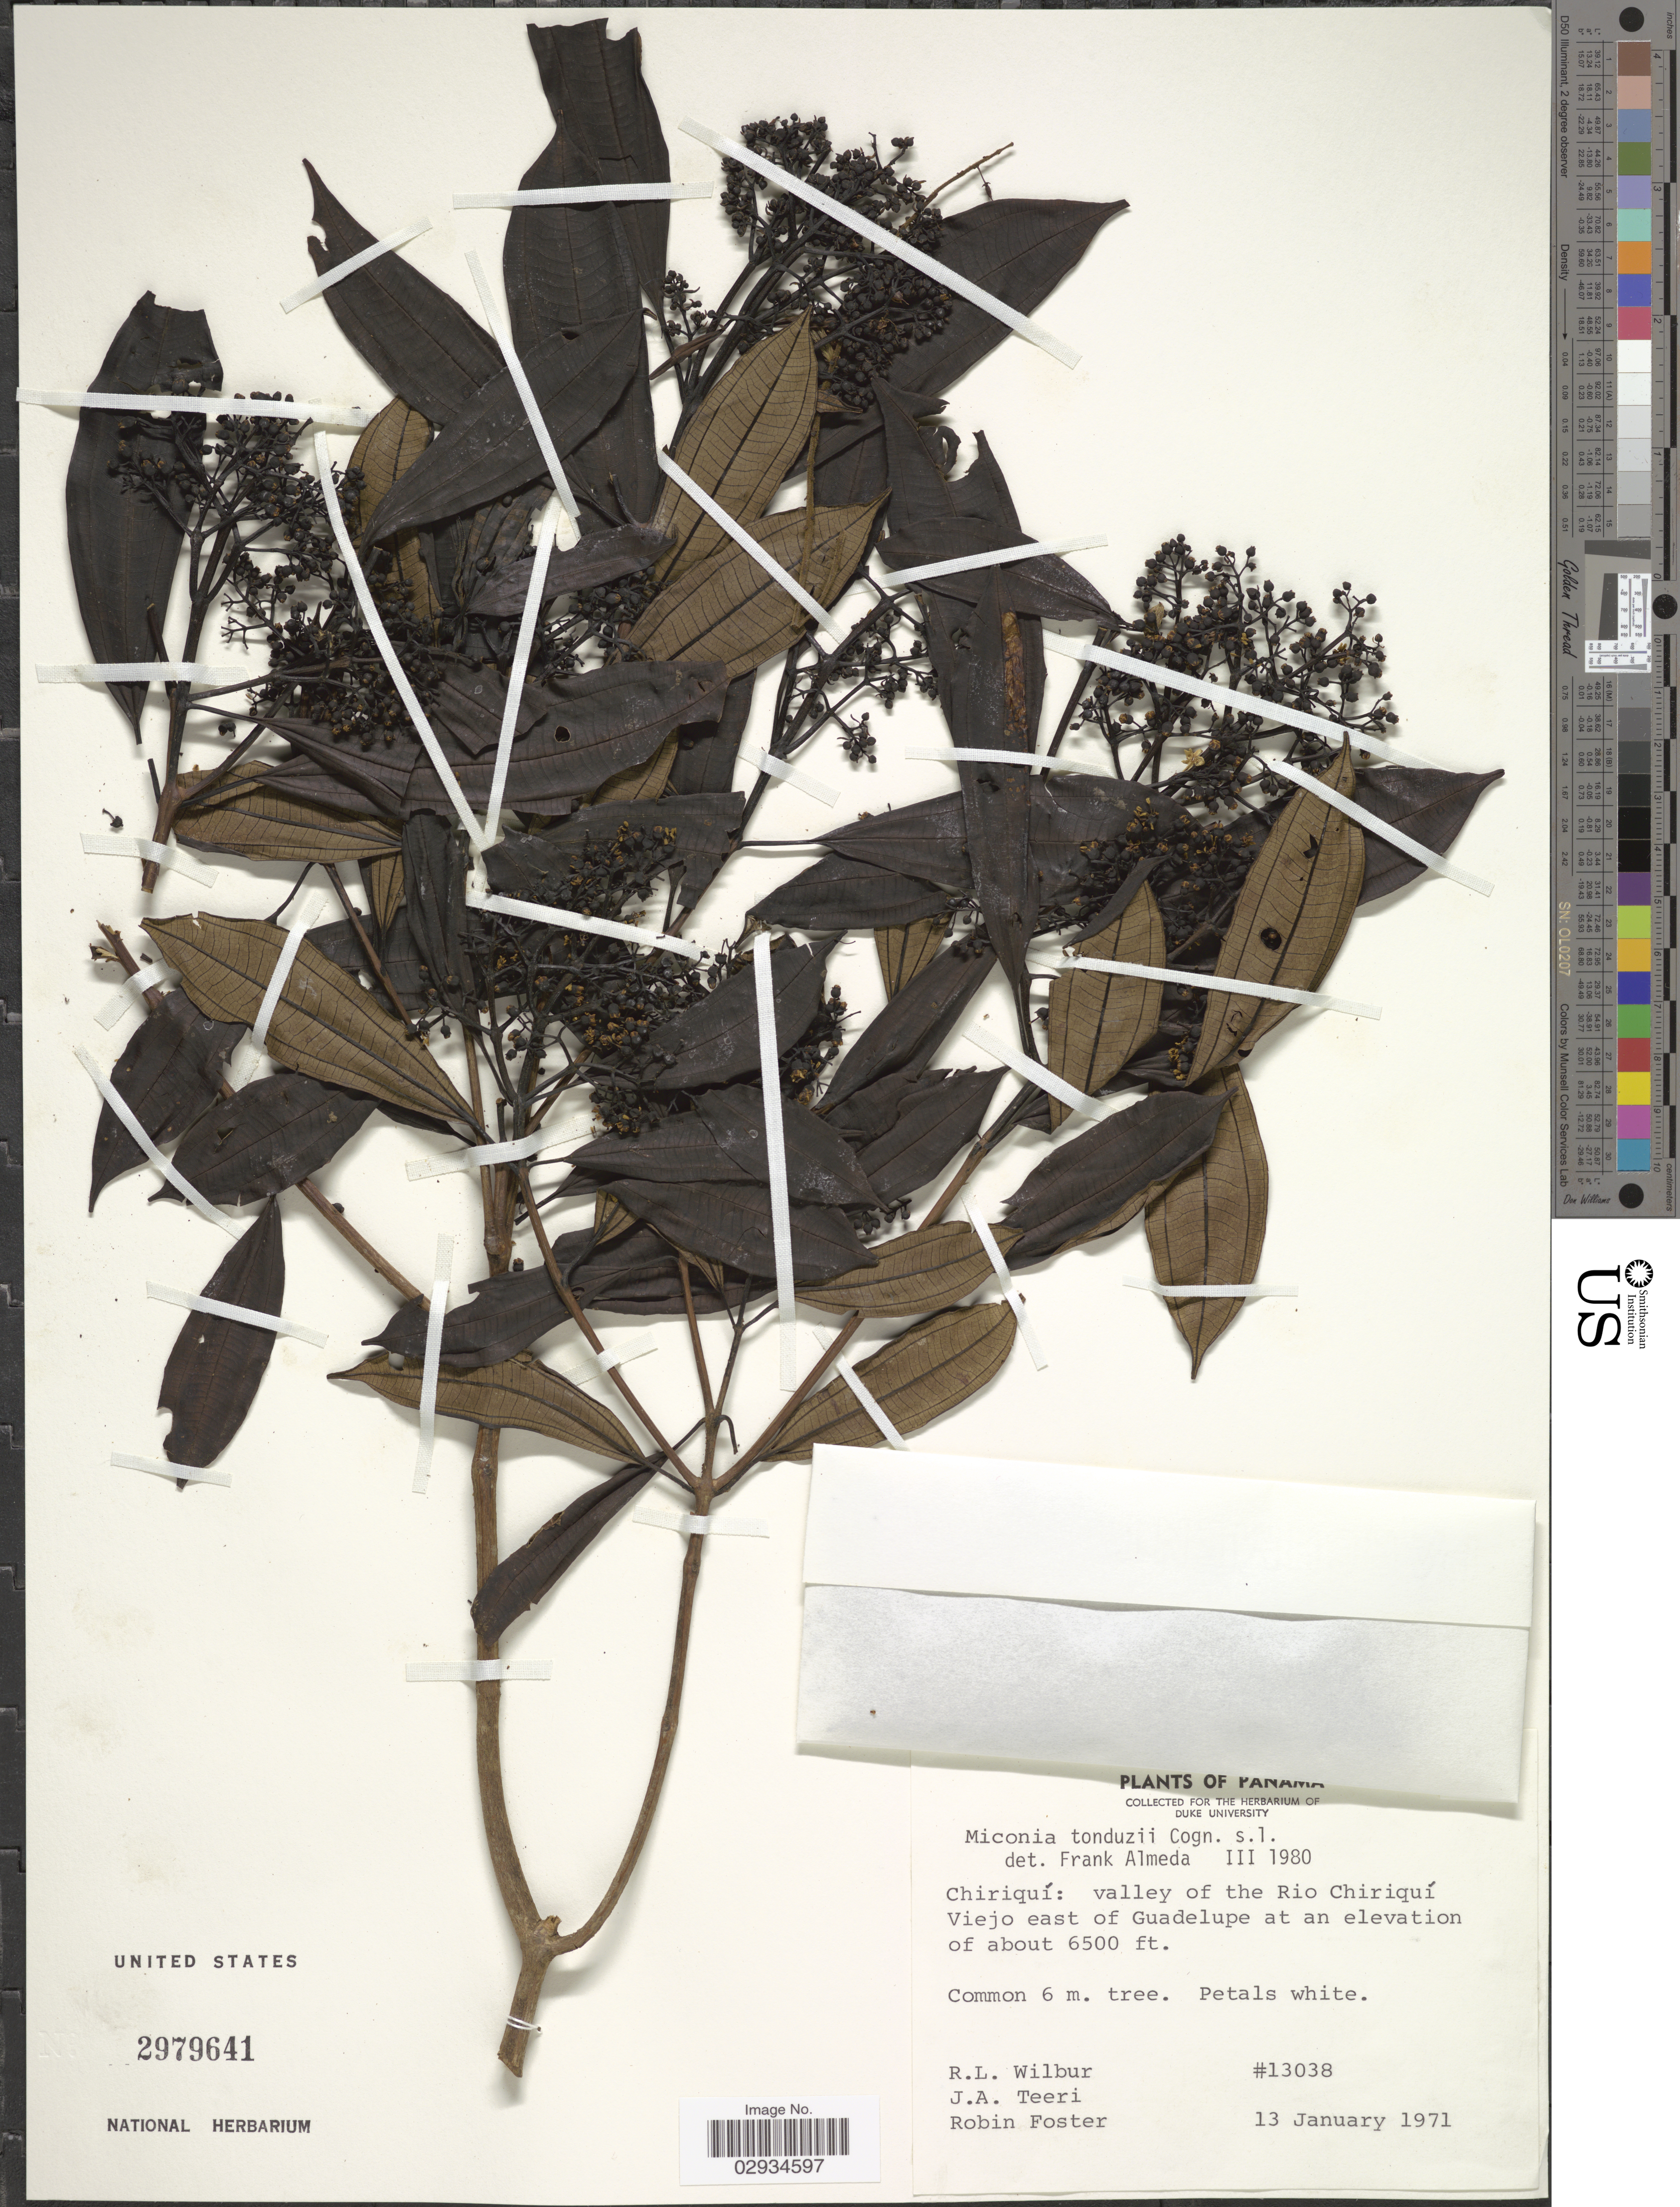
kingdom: Plantae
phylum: Tracheophyta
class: Magnoliopsida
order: Myrtales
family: Melastomataceae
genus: Miconia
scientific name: Miconia tonduzii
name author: Cogn. in A. DC.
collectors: R. L. Wilbur, J. Teeri & R. B. Foster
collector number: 13038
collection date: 1971-01-13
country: Panama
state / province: Chiriqui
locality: Valley of the Rio Chiriquí Viejo east of Guadelupe.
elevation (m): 1981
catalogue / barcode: US 2979641